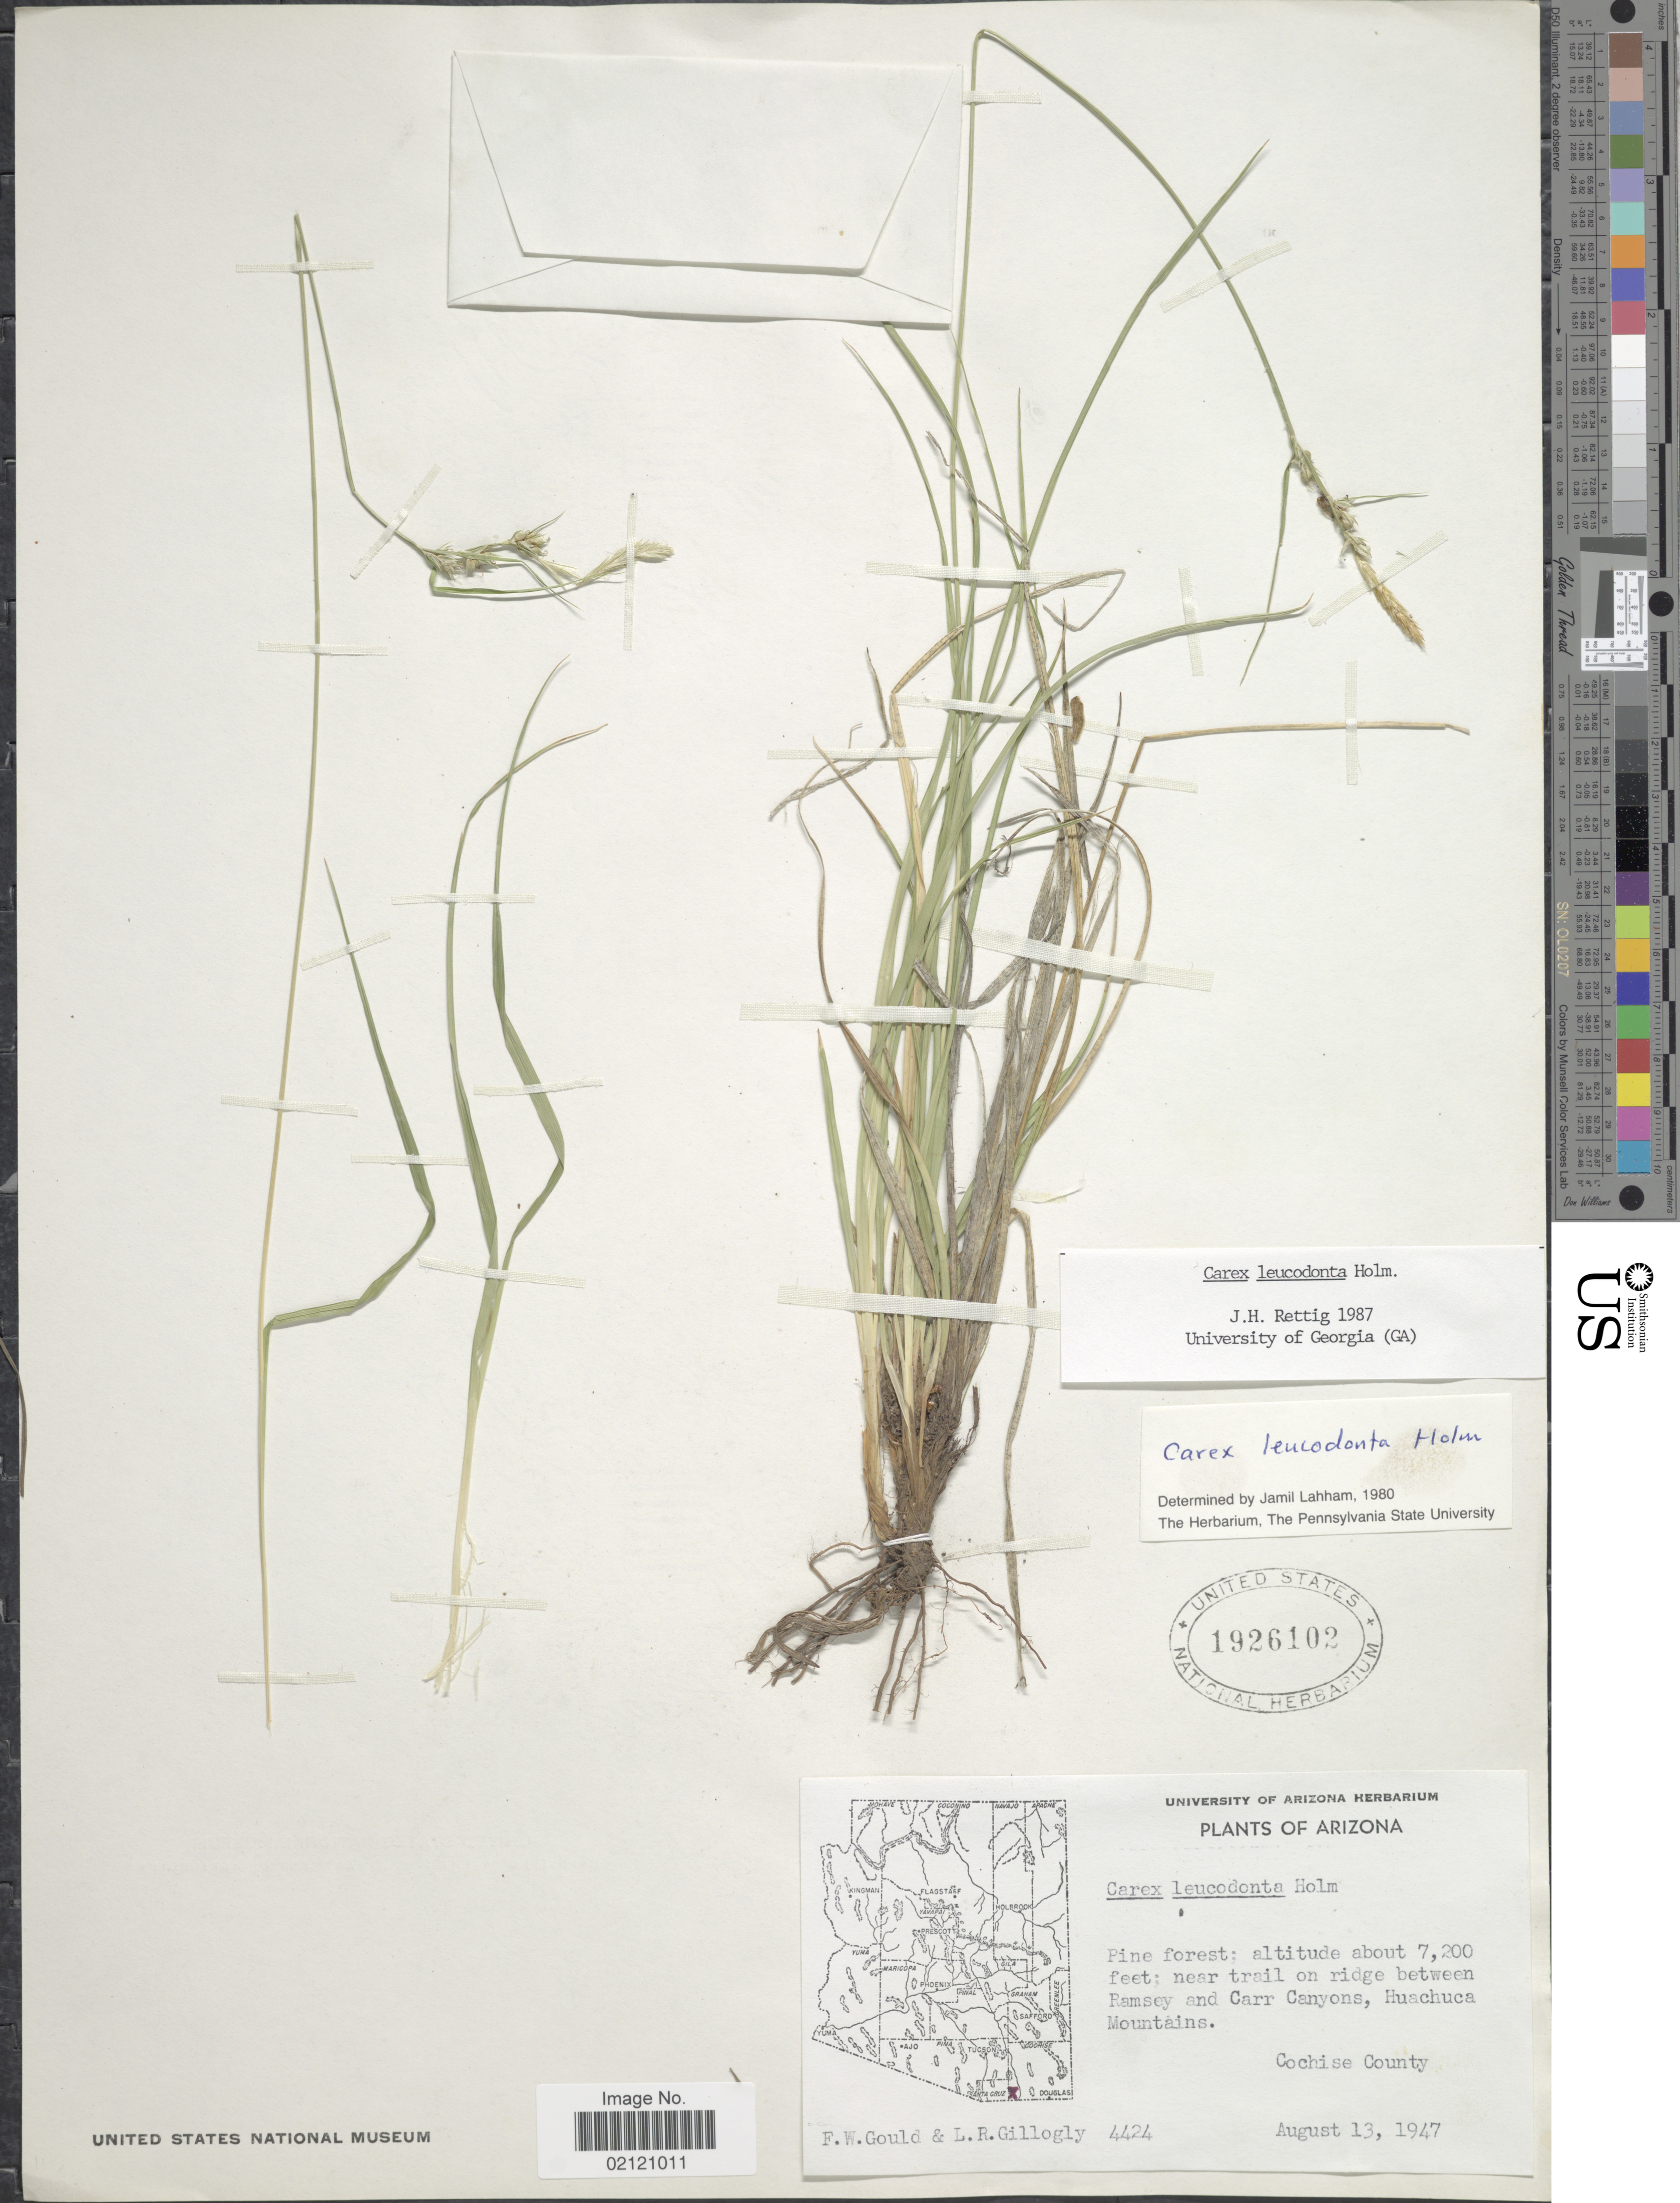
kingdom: Plantae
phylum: Tracheophyta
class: Liliopsida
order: Poales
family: Cyperaceae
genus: Carex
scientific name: Carex turbinata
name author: Liebm.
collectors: F. W. Gould & L. Gillogly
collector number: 4424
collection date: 1947-08-13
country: United States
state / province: Arizona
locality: Near trail on ridge between Ramsey and Carr Canyons, Huachuca Mountains, Cochise County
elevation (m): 2195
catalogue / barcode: US 1926102